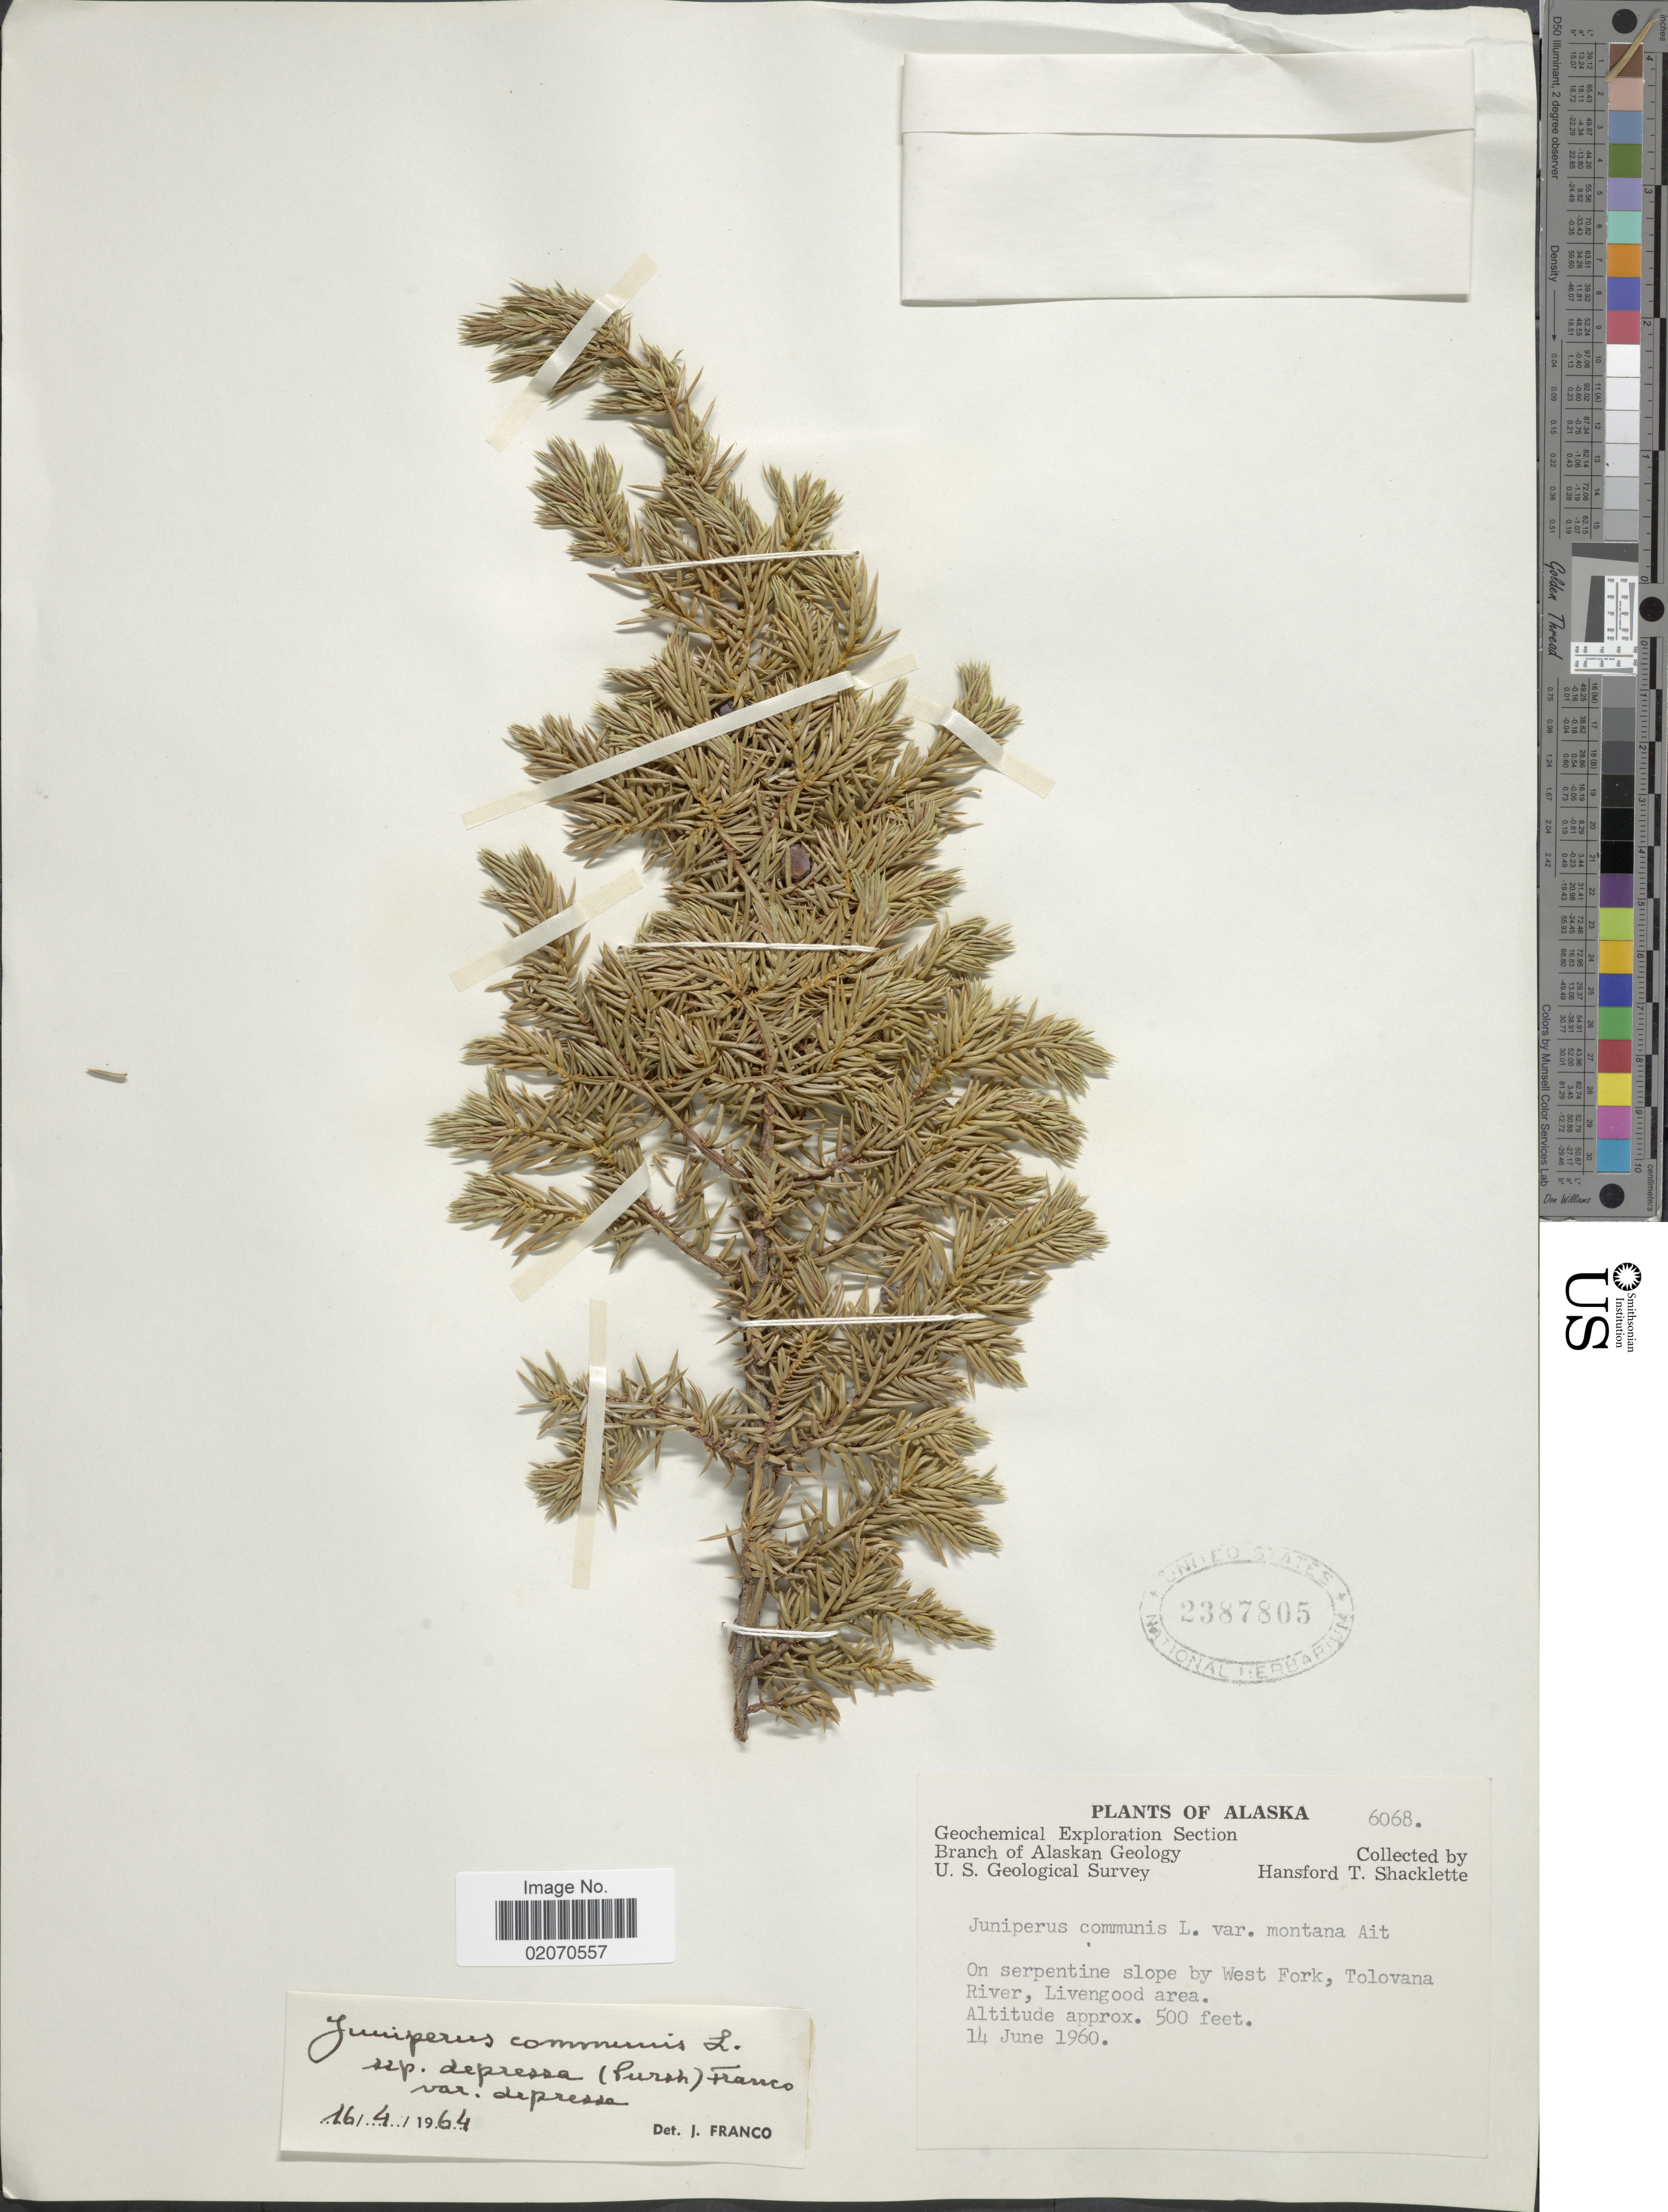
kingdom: Plantae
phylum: Tracheophyta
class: Pinopsida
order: Pinales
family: Cupressaceae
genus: Juniperus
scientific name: Juniperus communis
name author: L.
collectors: H. Schacklette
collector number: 6068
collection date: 1960-06-14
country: United States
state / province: Alaska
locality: Slope by West Fork, Tolovana River, Livengood area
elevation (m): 152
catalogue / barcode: US 2387805